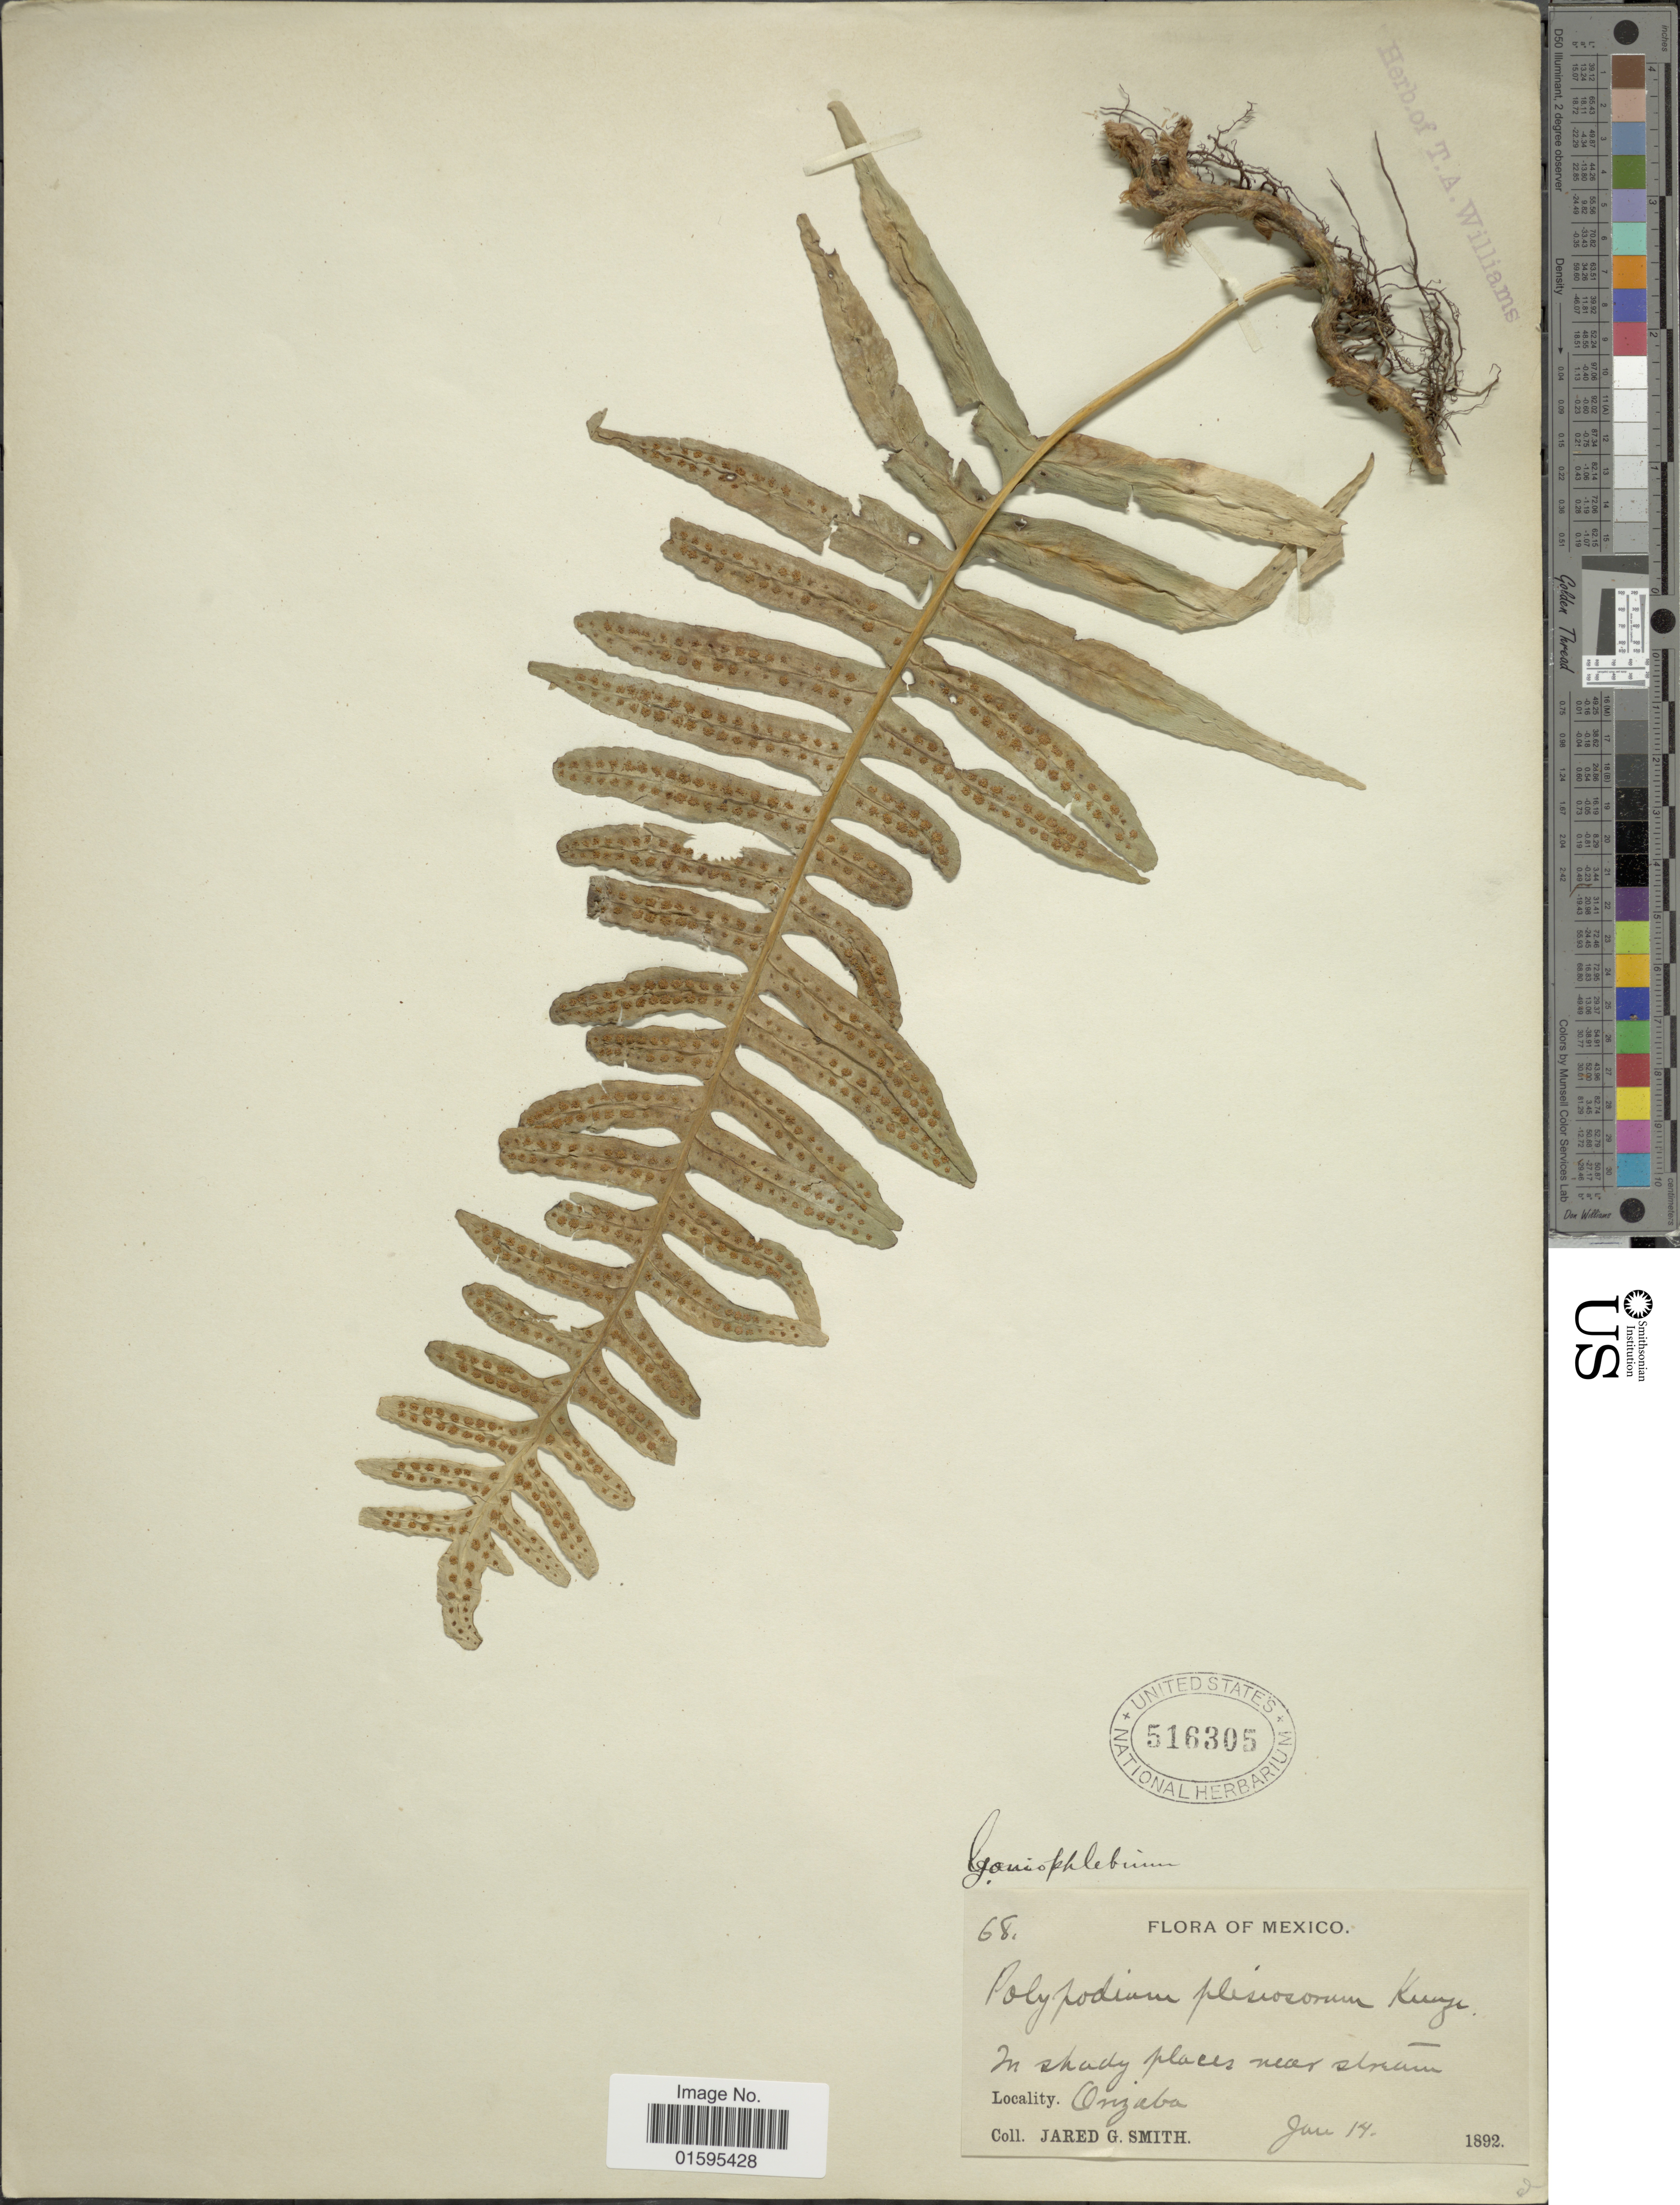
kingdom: Plantae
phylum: Tracheophyta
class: Polypodiopsida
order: Polypodiales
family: Polypodiaceae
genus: Polypodium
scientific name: Polypodium plesiosorum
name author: Kunze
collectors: J. G. Smith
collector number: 68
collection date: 1892-01-14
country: Mexico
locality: In shady places near stream Orizaba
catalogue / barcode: US 516305